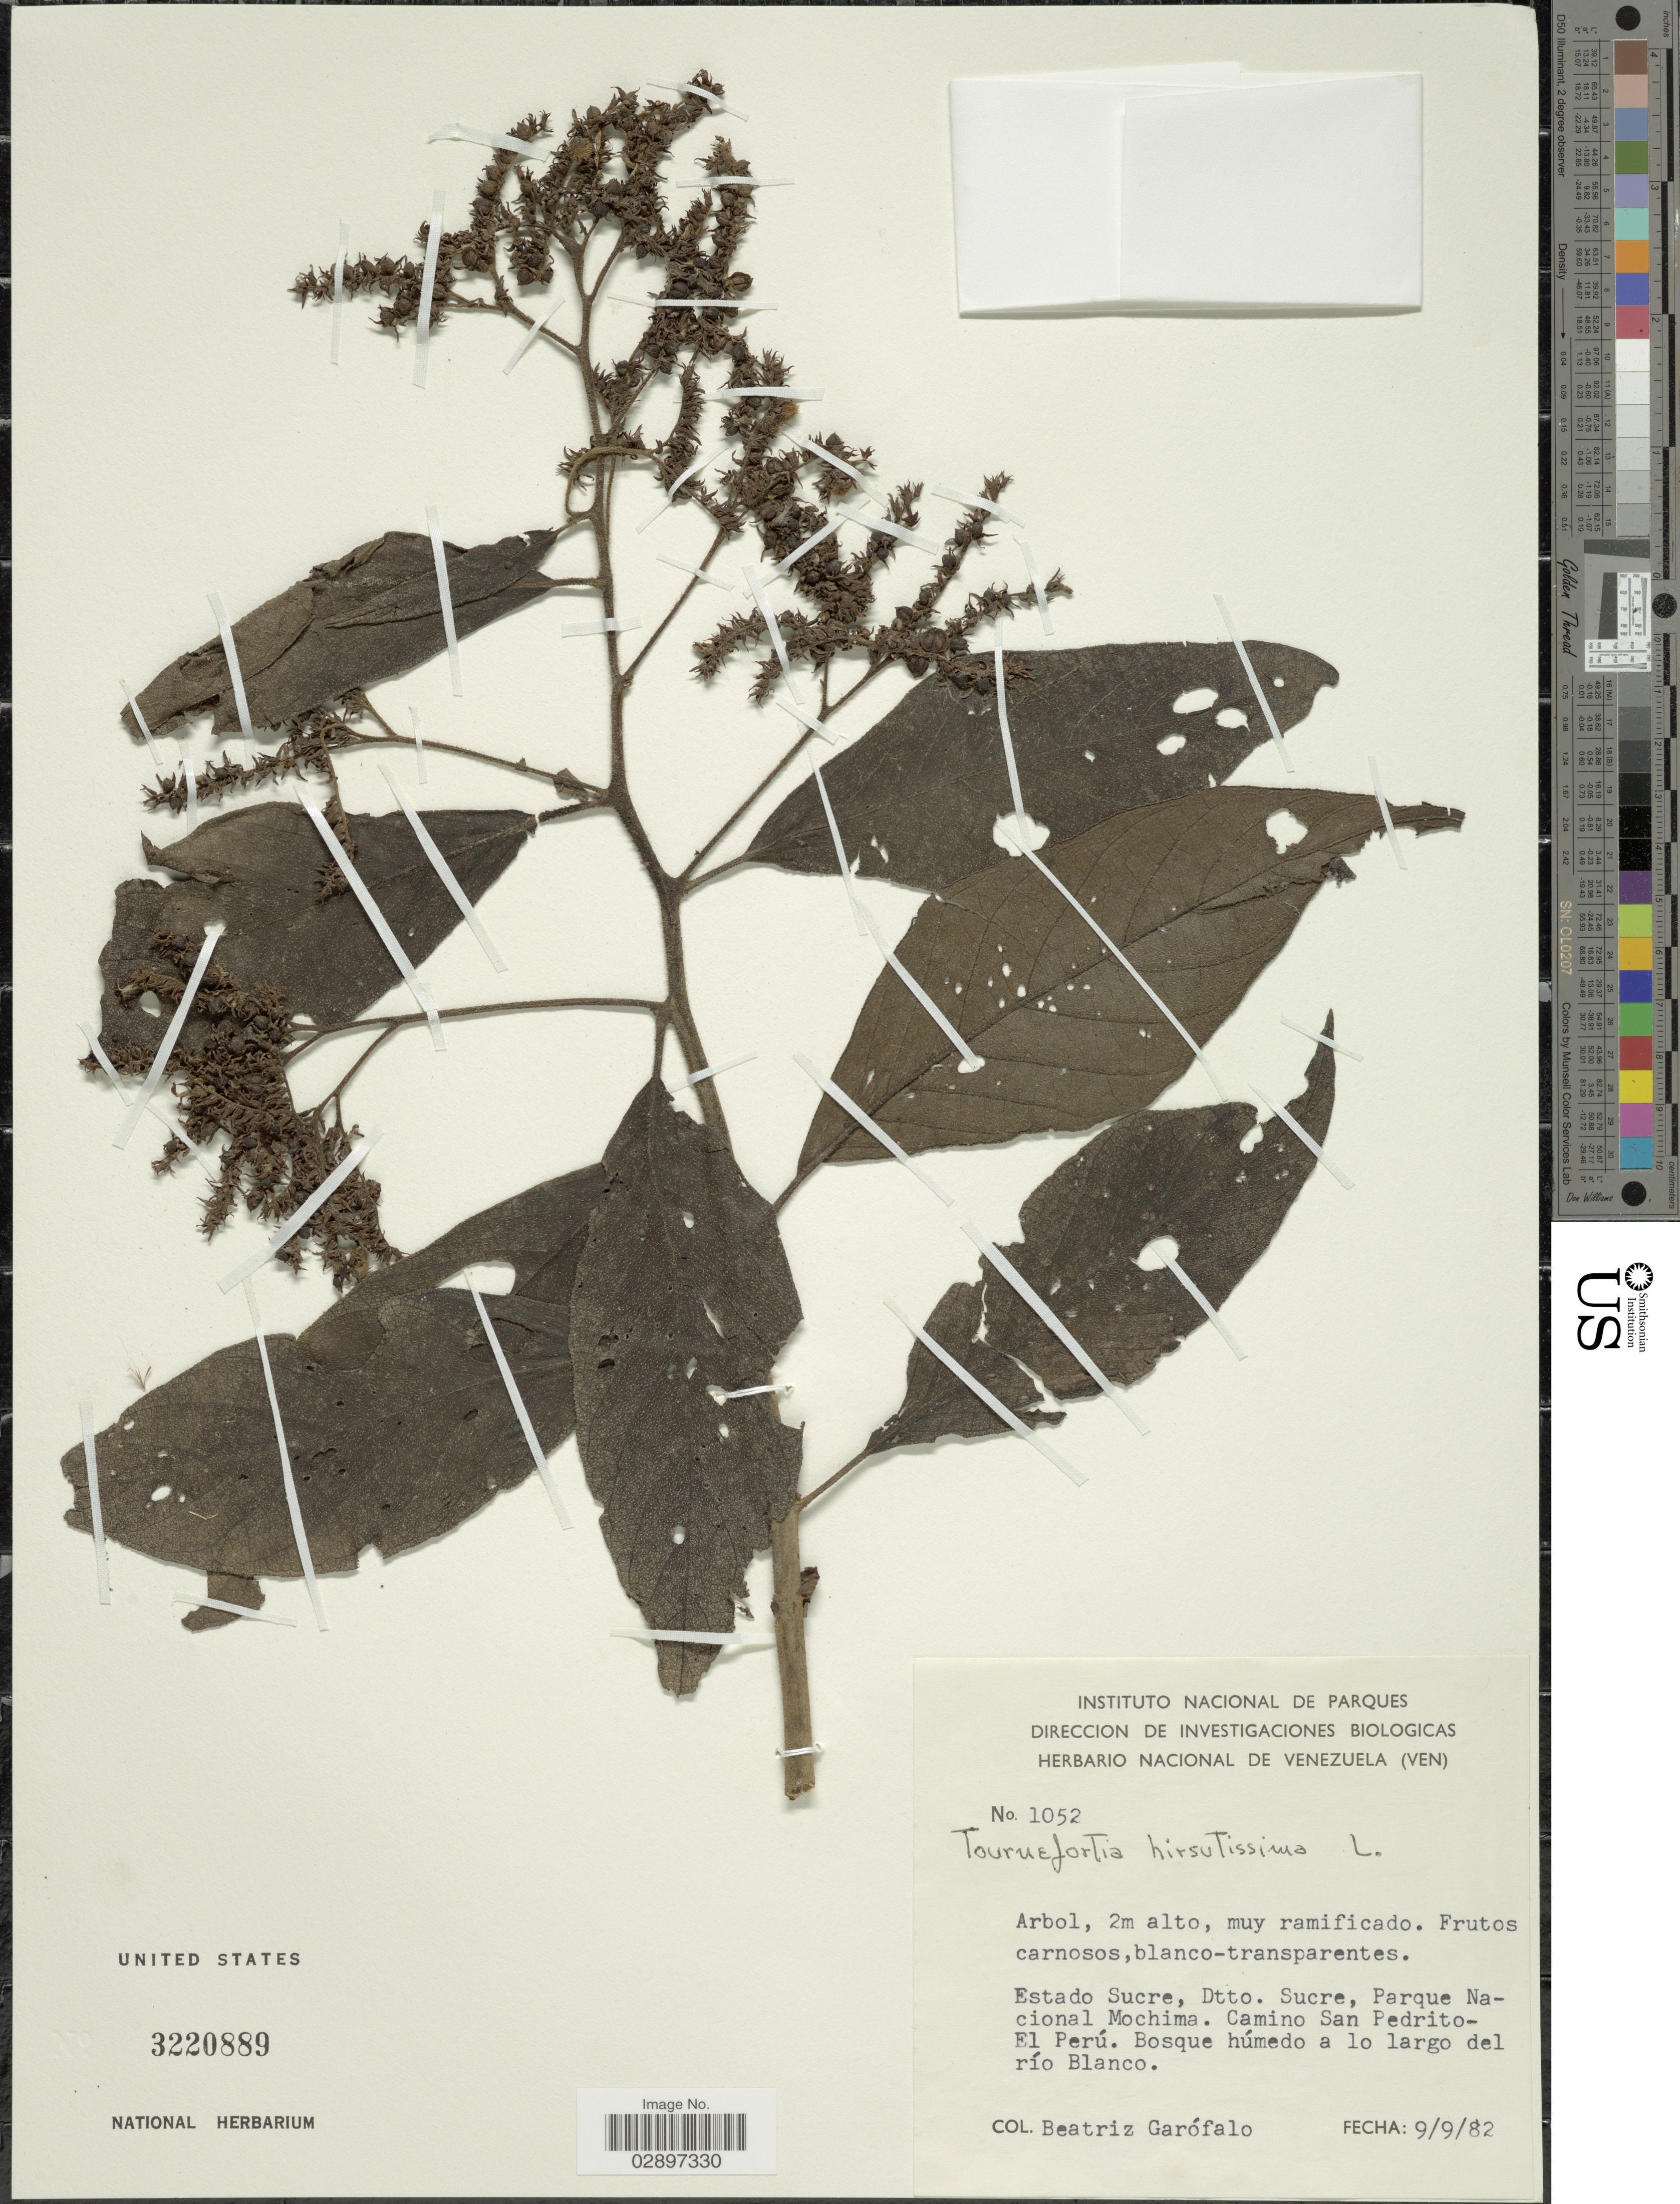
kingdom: Plantae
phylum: Tracheophyta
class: Magnoliopsida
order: Boraginales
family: Heliotropiaceae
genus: Tournefortia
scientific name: Tournefortia hirsutissima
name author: L.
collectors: B. Garofalo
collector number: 1052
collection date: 1982-09-09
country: Venezuela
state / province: Sucre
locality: Estado Sucre, Dtto. Sucre, Parque Nacional Mochima. Camino San Pedrito- El Perú. Bosque húmedo a lo largo del río Blanco.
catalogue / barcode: US 3220889